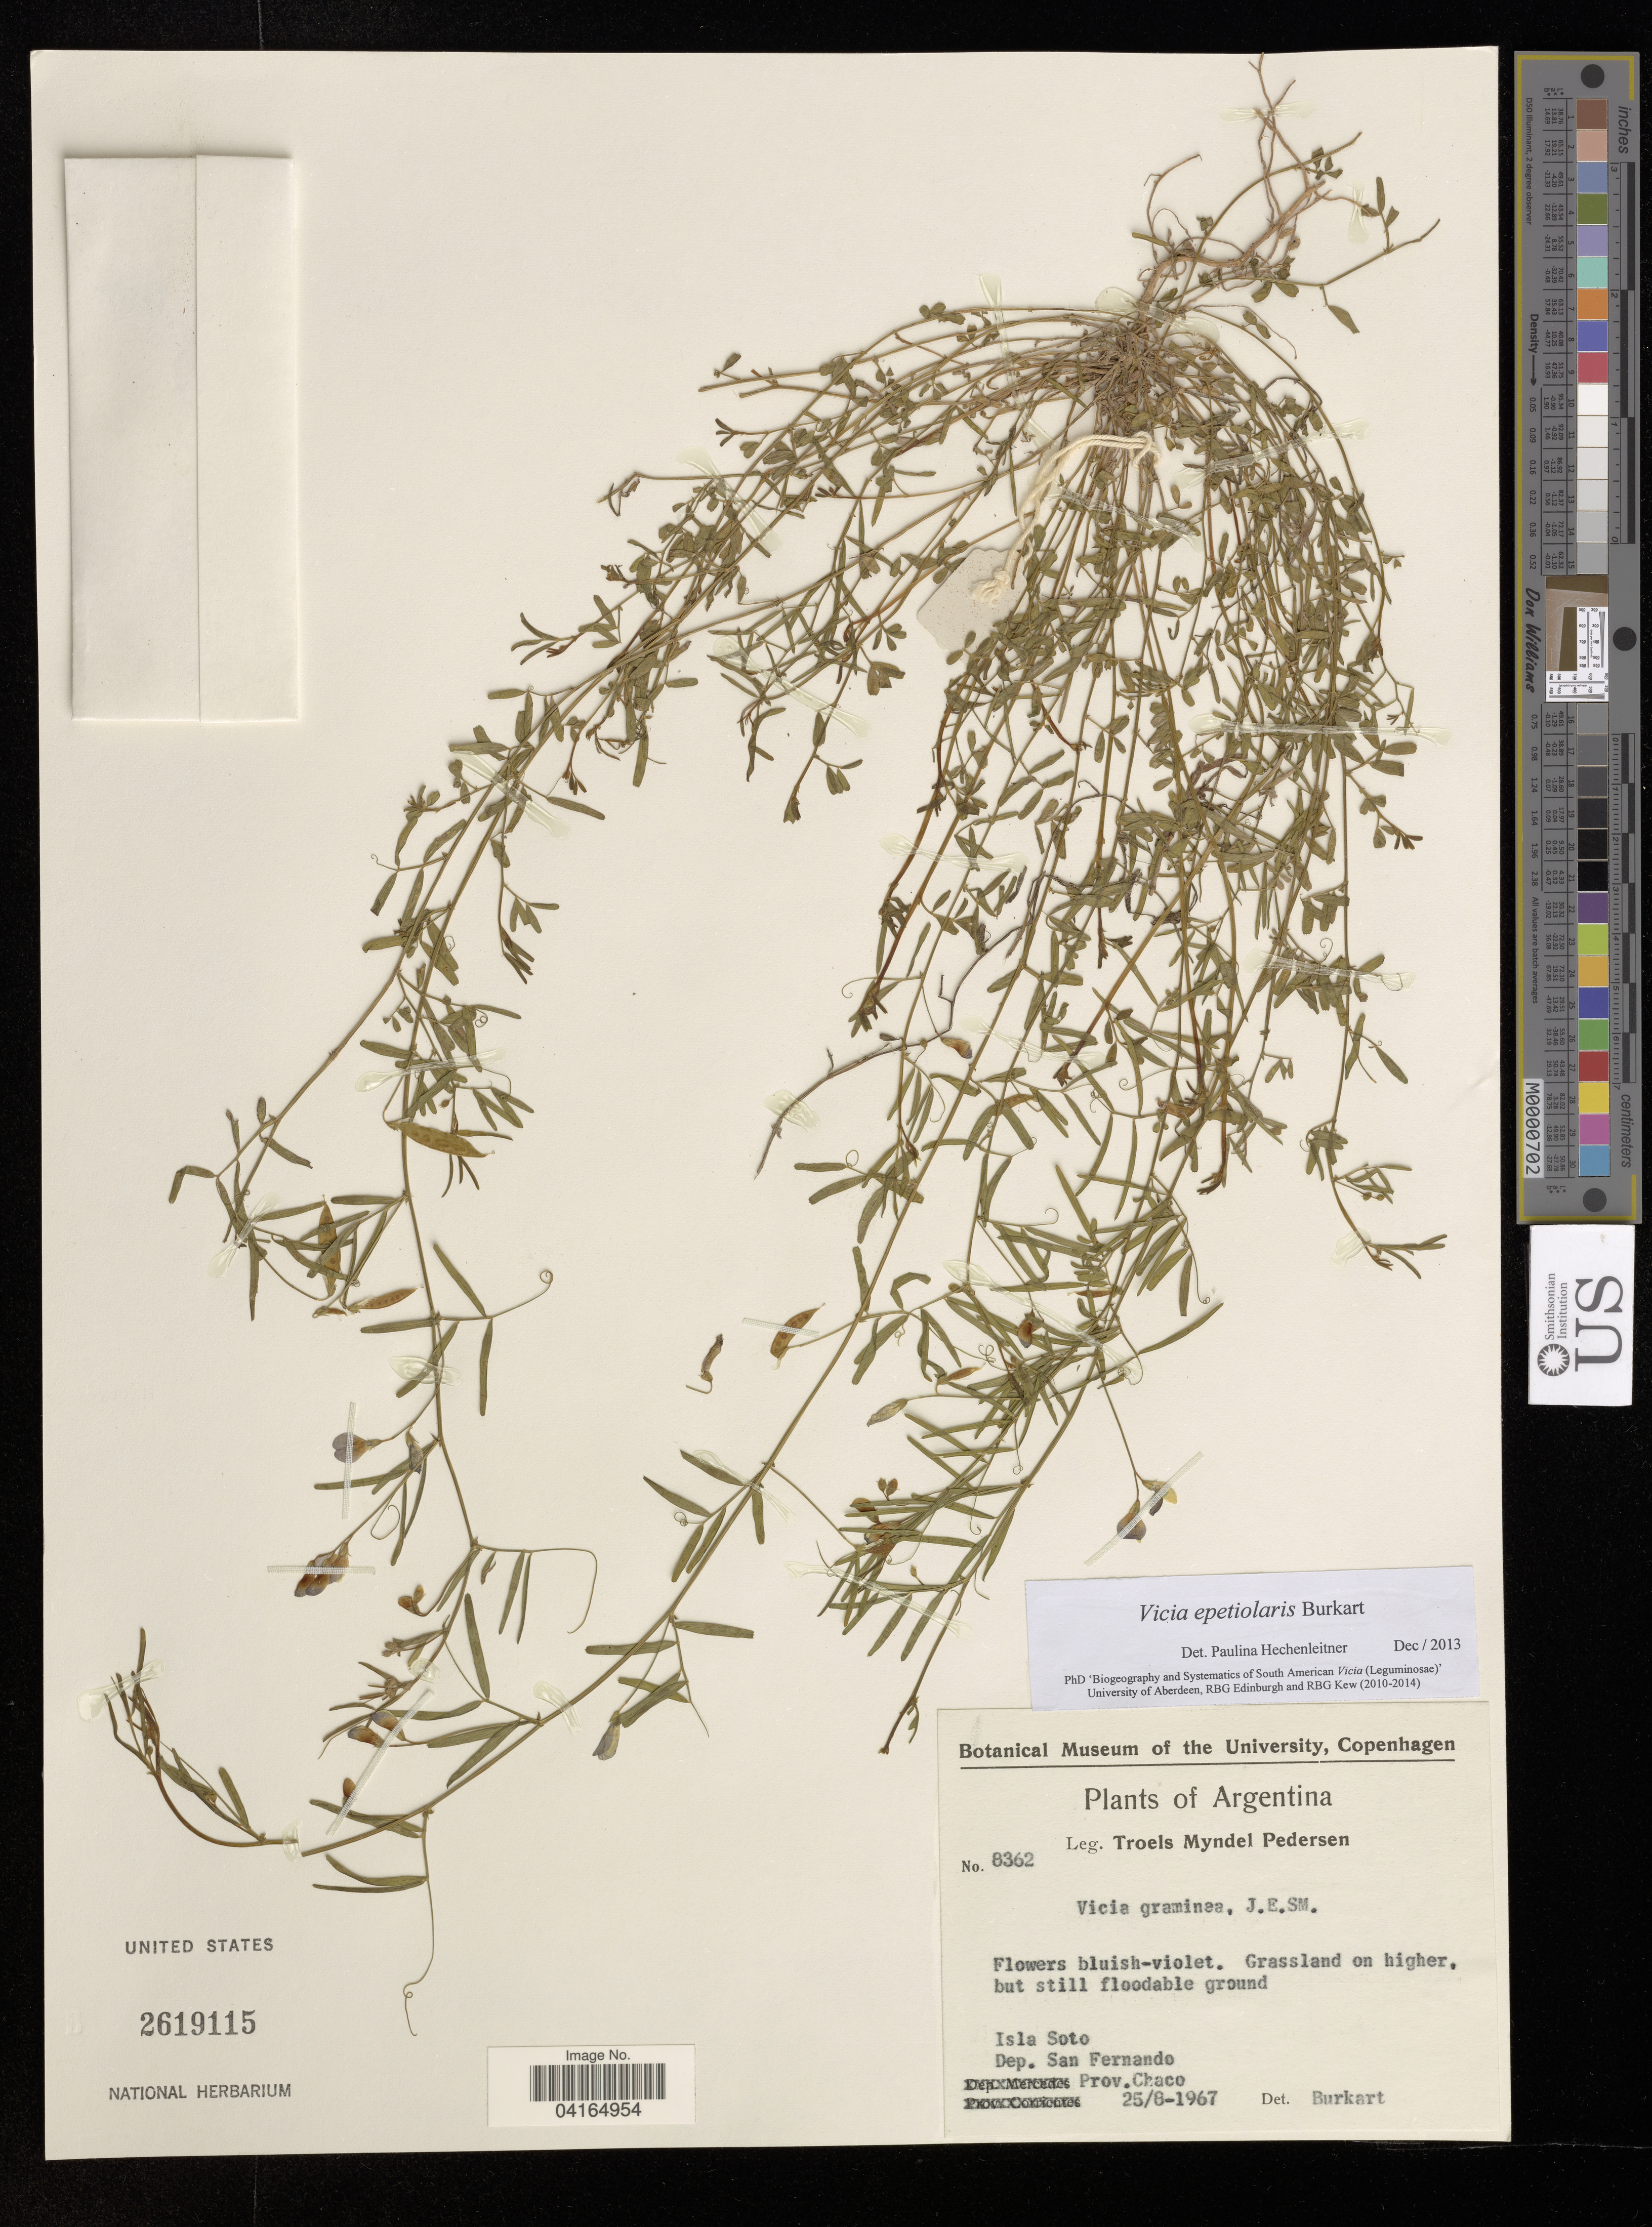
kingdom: Plantae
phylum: Tracheophyta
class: Magnoliopsida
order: Fabales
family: Fabaceae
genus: Vicia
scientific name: Vicia epetiolaris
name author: Burkart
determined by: Hechenleitner, Paulina, RBG Edinburgh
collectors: T. M. Pedersen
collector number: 8362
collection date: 1967-08-28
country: Argentina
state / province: Chaco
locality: Isla Soto. Dep. San Fernando. Prov. Chaco.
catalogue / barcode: US 2619115